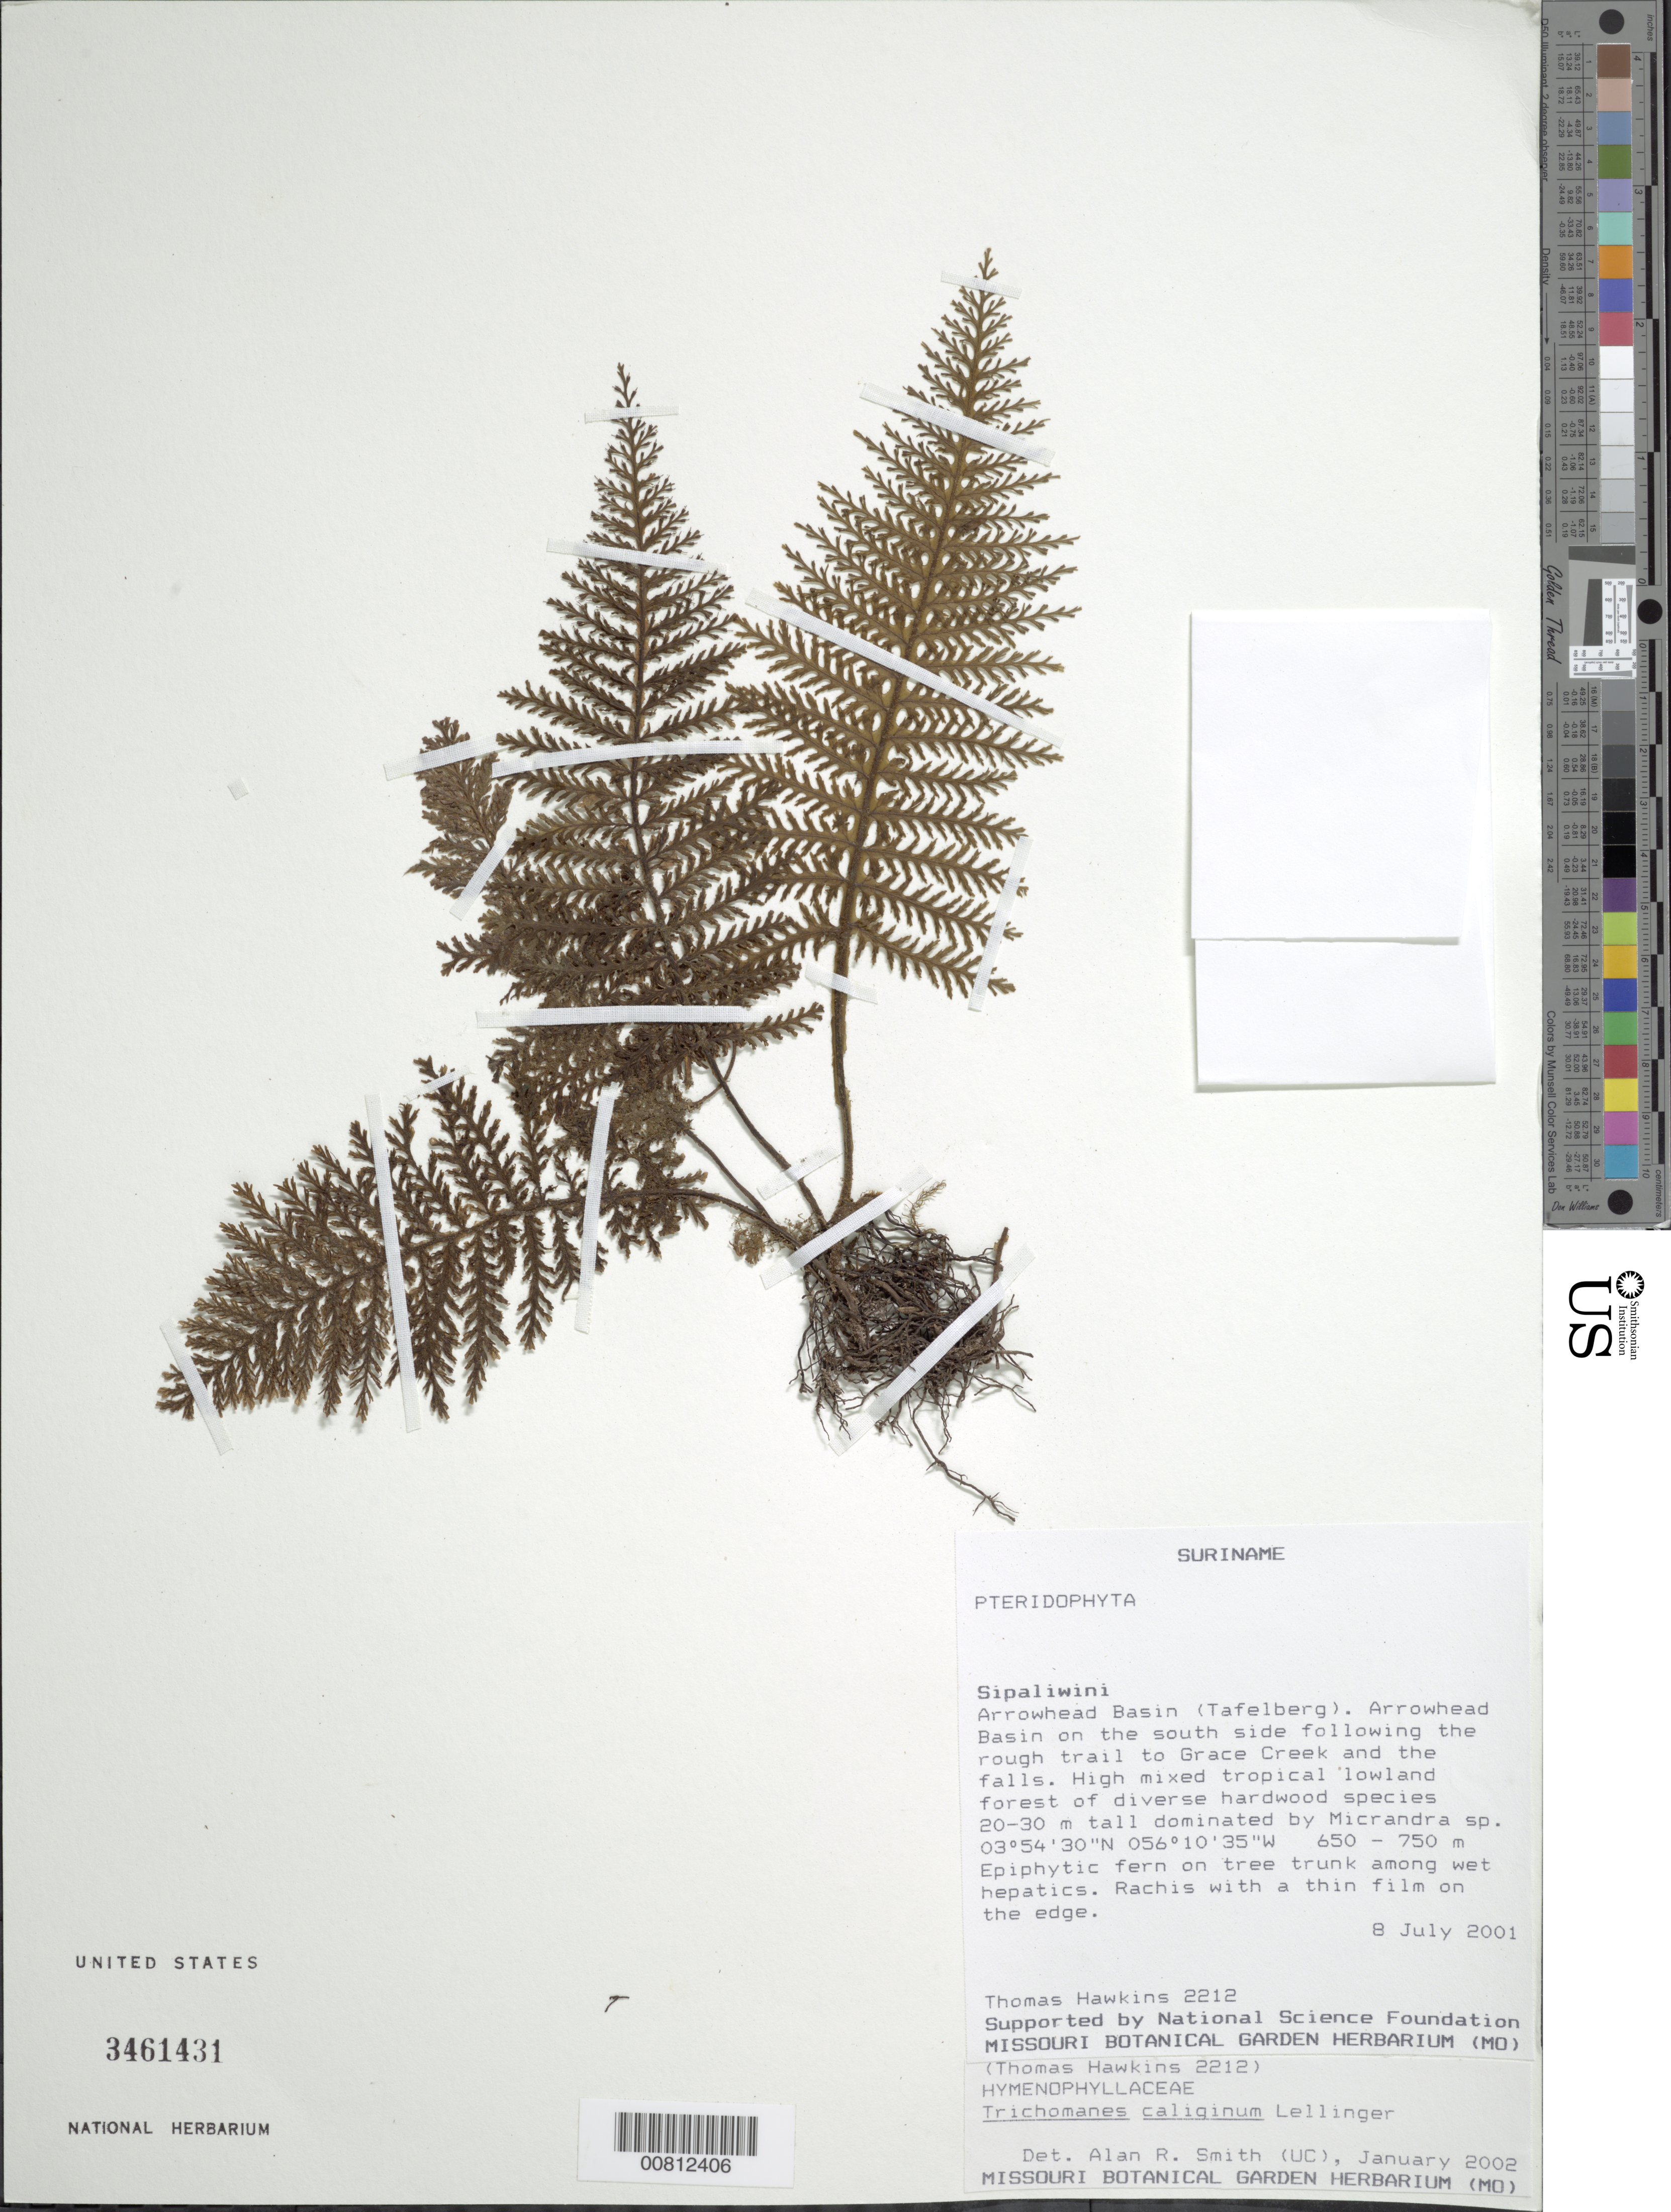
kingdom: Plantae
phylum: Tracheophyta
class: Polypodiopsida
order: Hymenophyllales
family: Hymenophyllaceae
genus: Trichomanes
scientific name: Trichomanes caliginum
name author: Lellinger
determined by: Smith, Alan R., (UC)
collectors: T. Hawkins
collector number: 2212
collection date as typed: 8-Jul-01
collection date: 2001-07-08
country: Suriname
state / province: Sipaliwini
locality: Tafelberg (Table Mountain), Arrowhead Basin, south side following the rough trail to Grace Creek and the falls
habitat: High mixed tropical lowland forest of diverse hardwood species 20-30 m tall dominated by Micrandra sp.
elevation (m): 650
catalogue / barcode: US 3461431